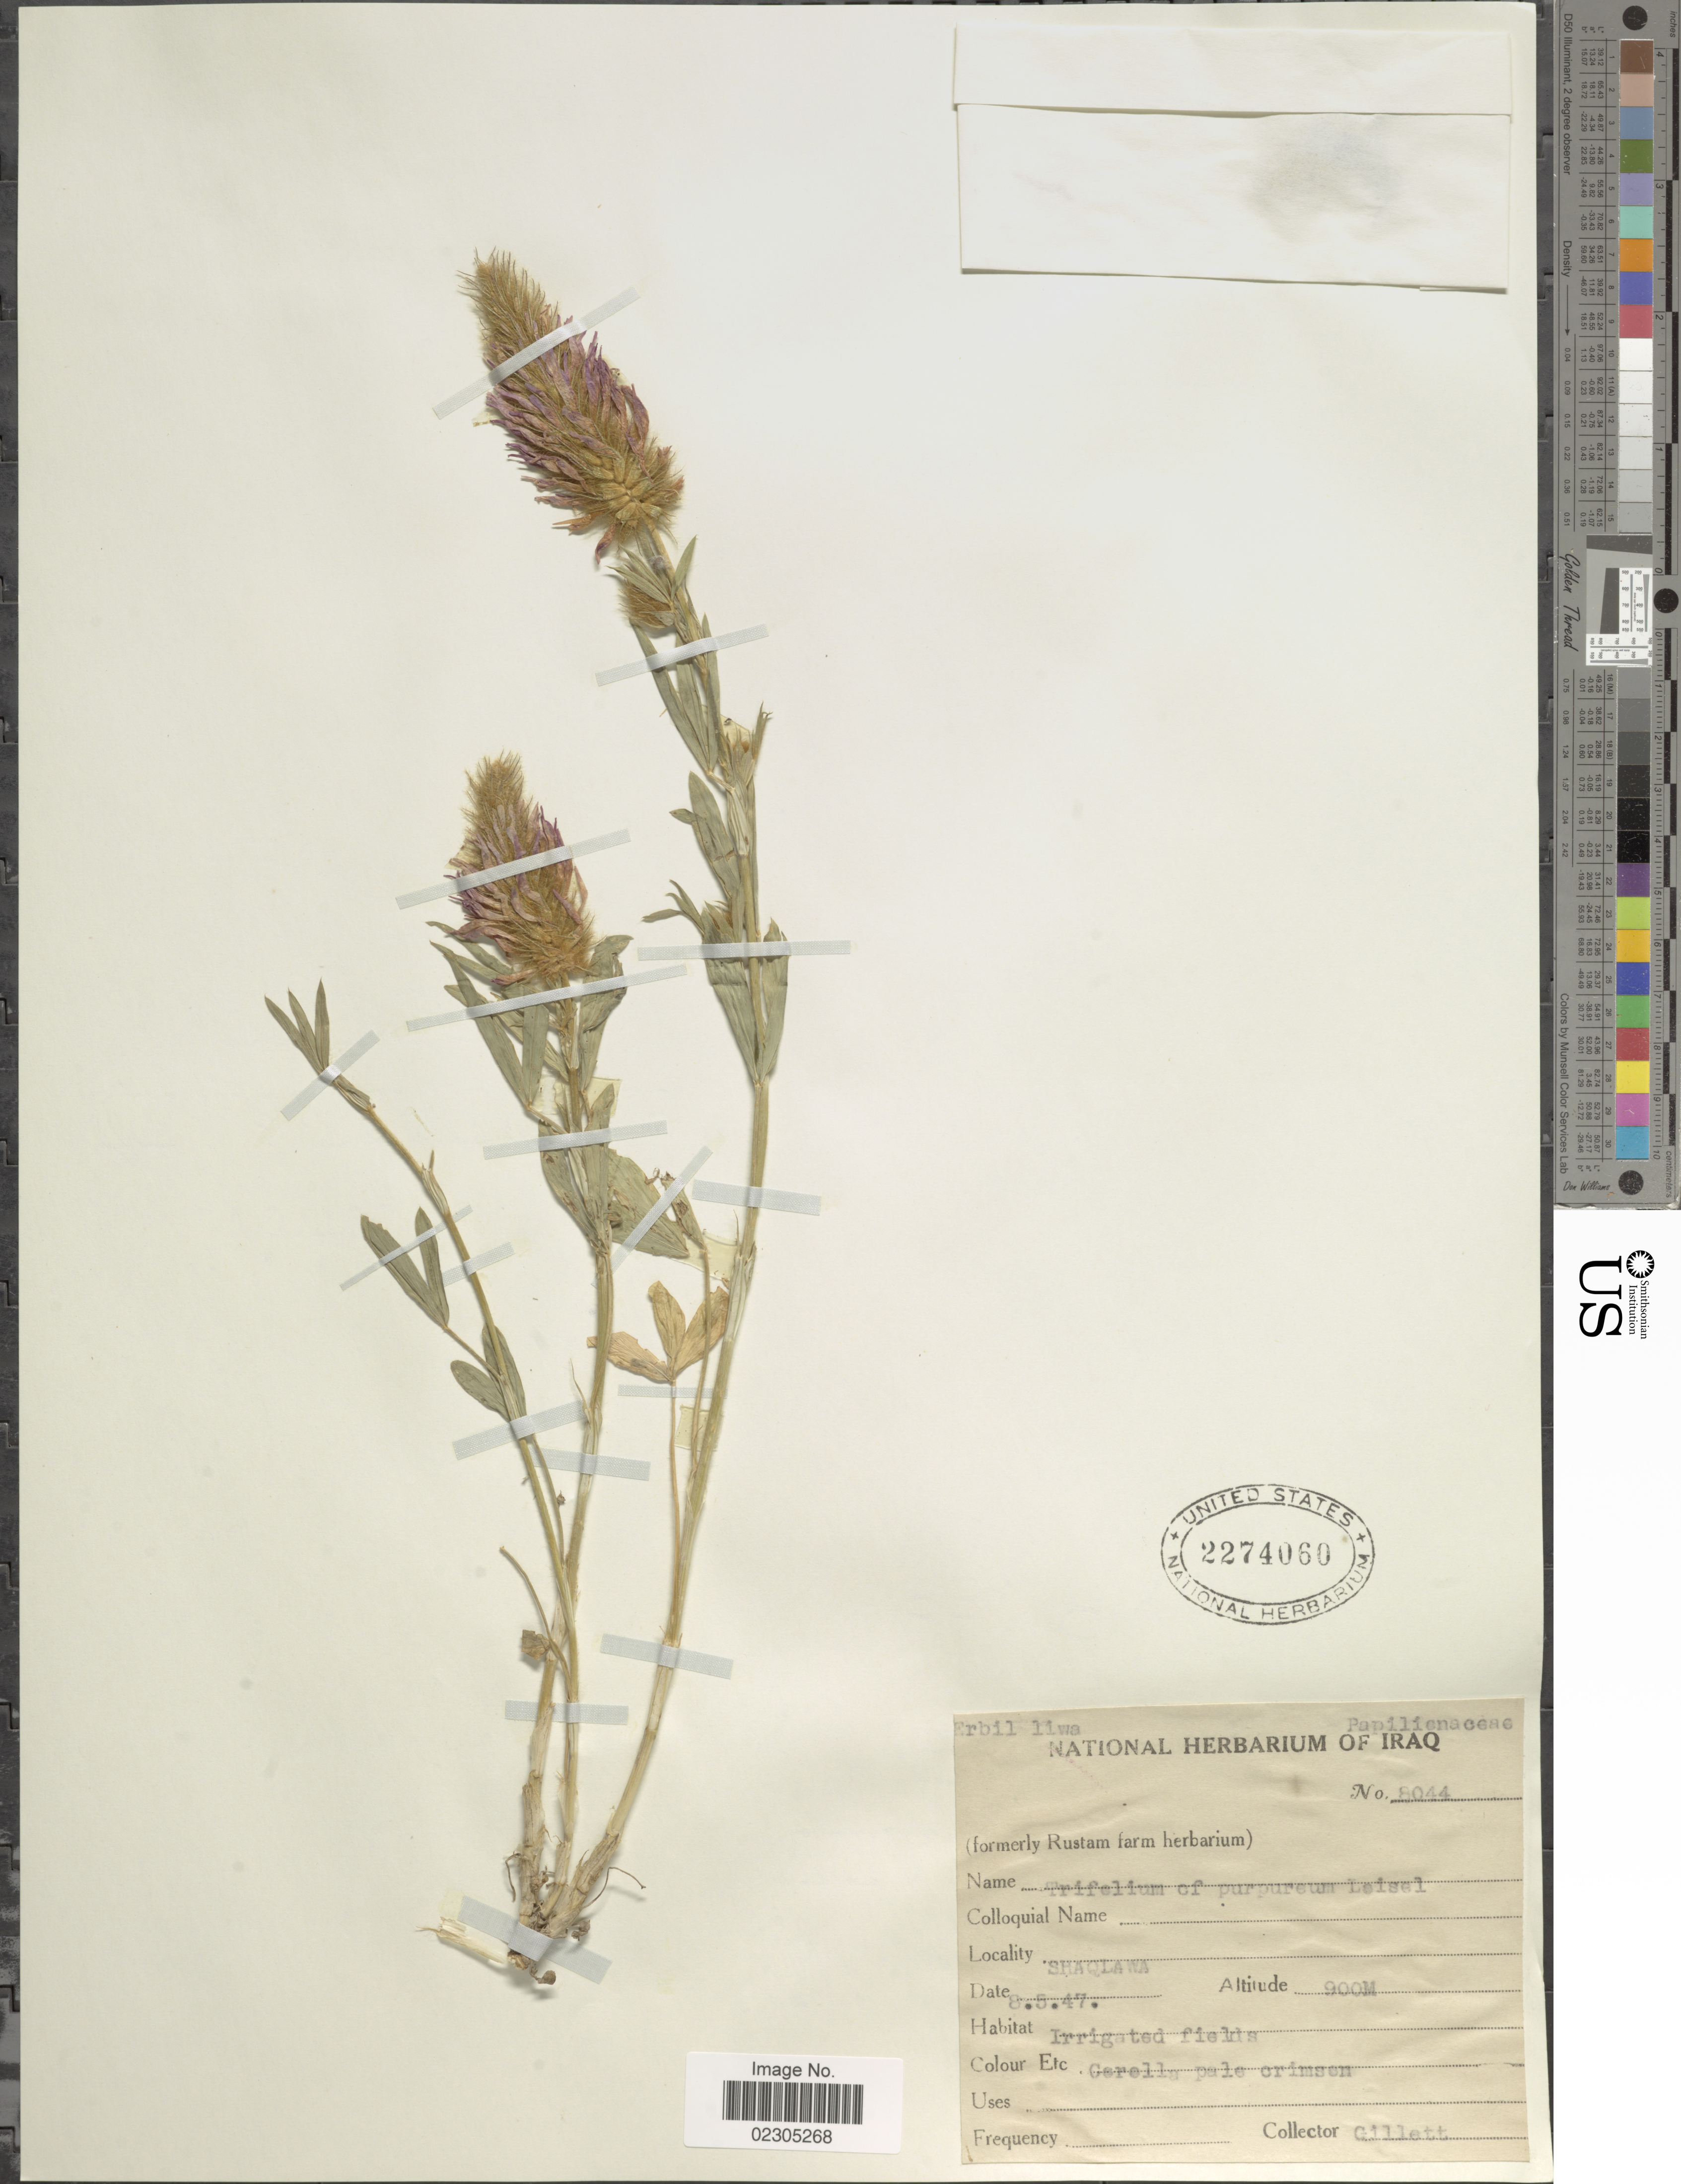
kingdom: Plantae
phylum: Tracheophyta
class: Magnoliopsida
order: Fabales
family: Fabaceae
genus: Trifolium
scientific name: Trifolium purpureum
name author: Loisel.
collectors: Gillett, --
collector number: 8044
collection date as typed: Transcribed d/m/y: 8/5/47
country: Iraq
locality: Shaqlawa.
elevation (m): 900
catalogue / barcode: US 2274060